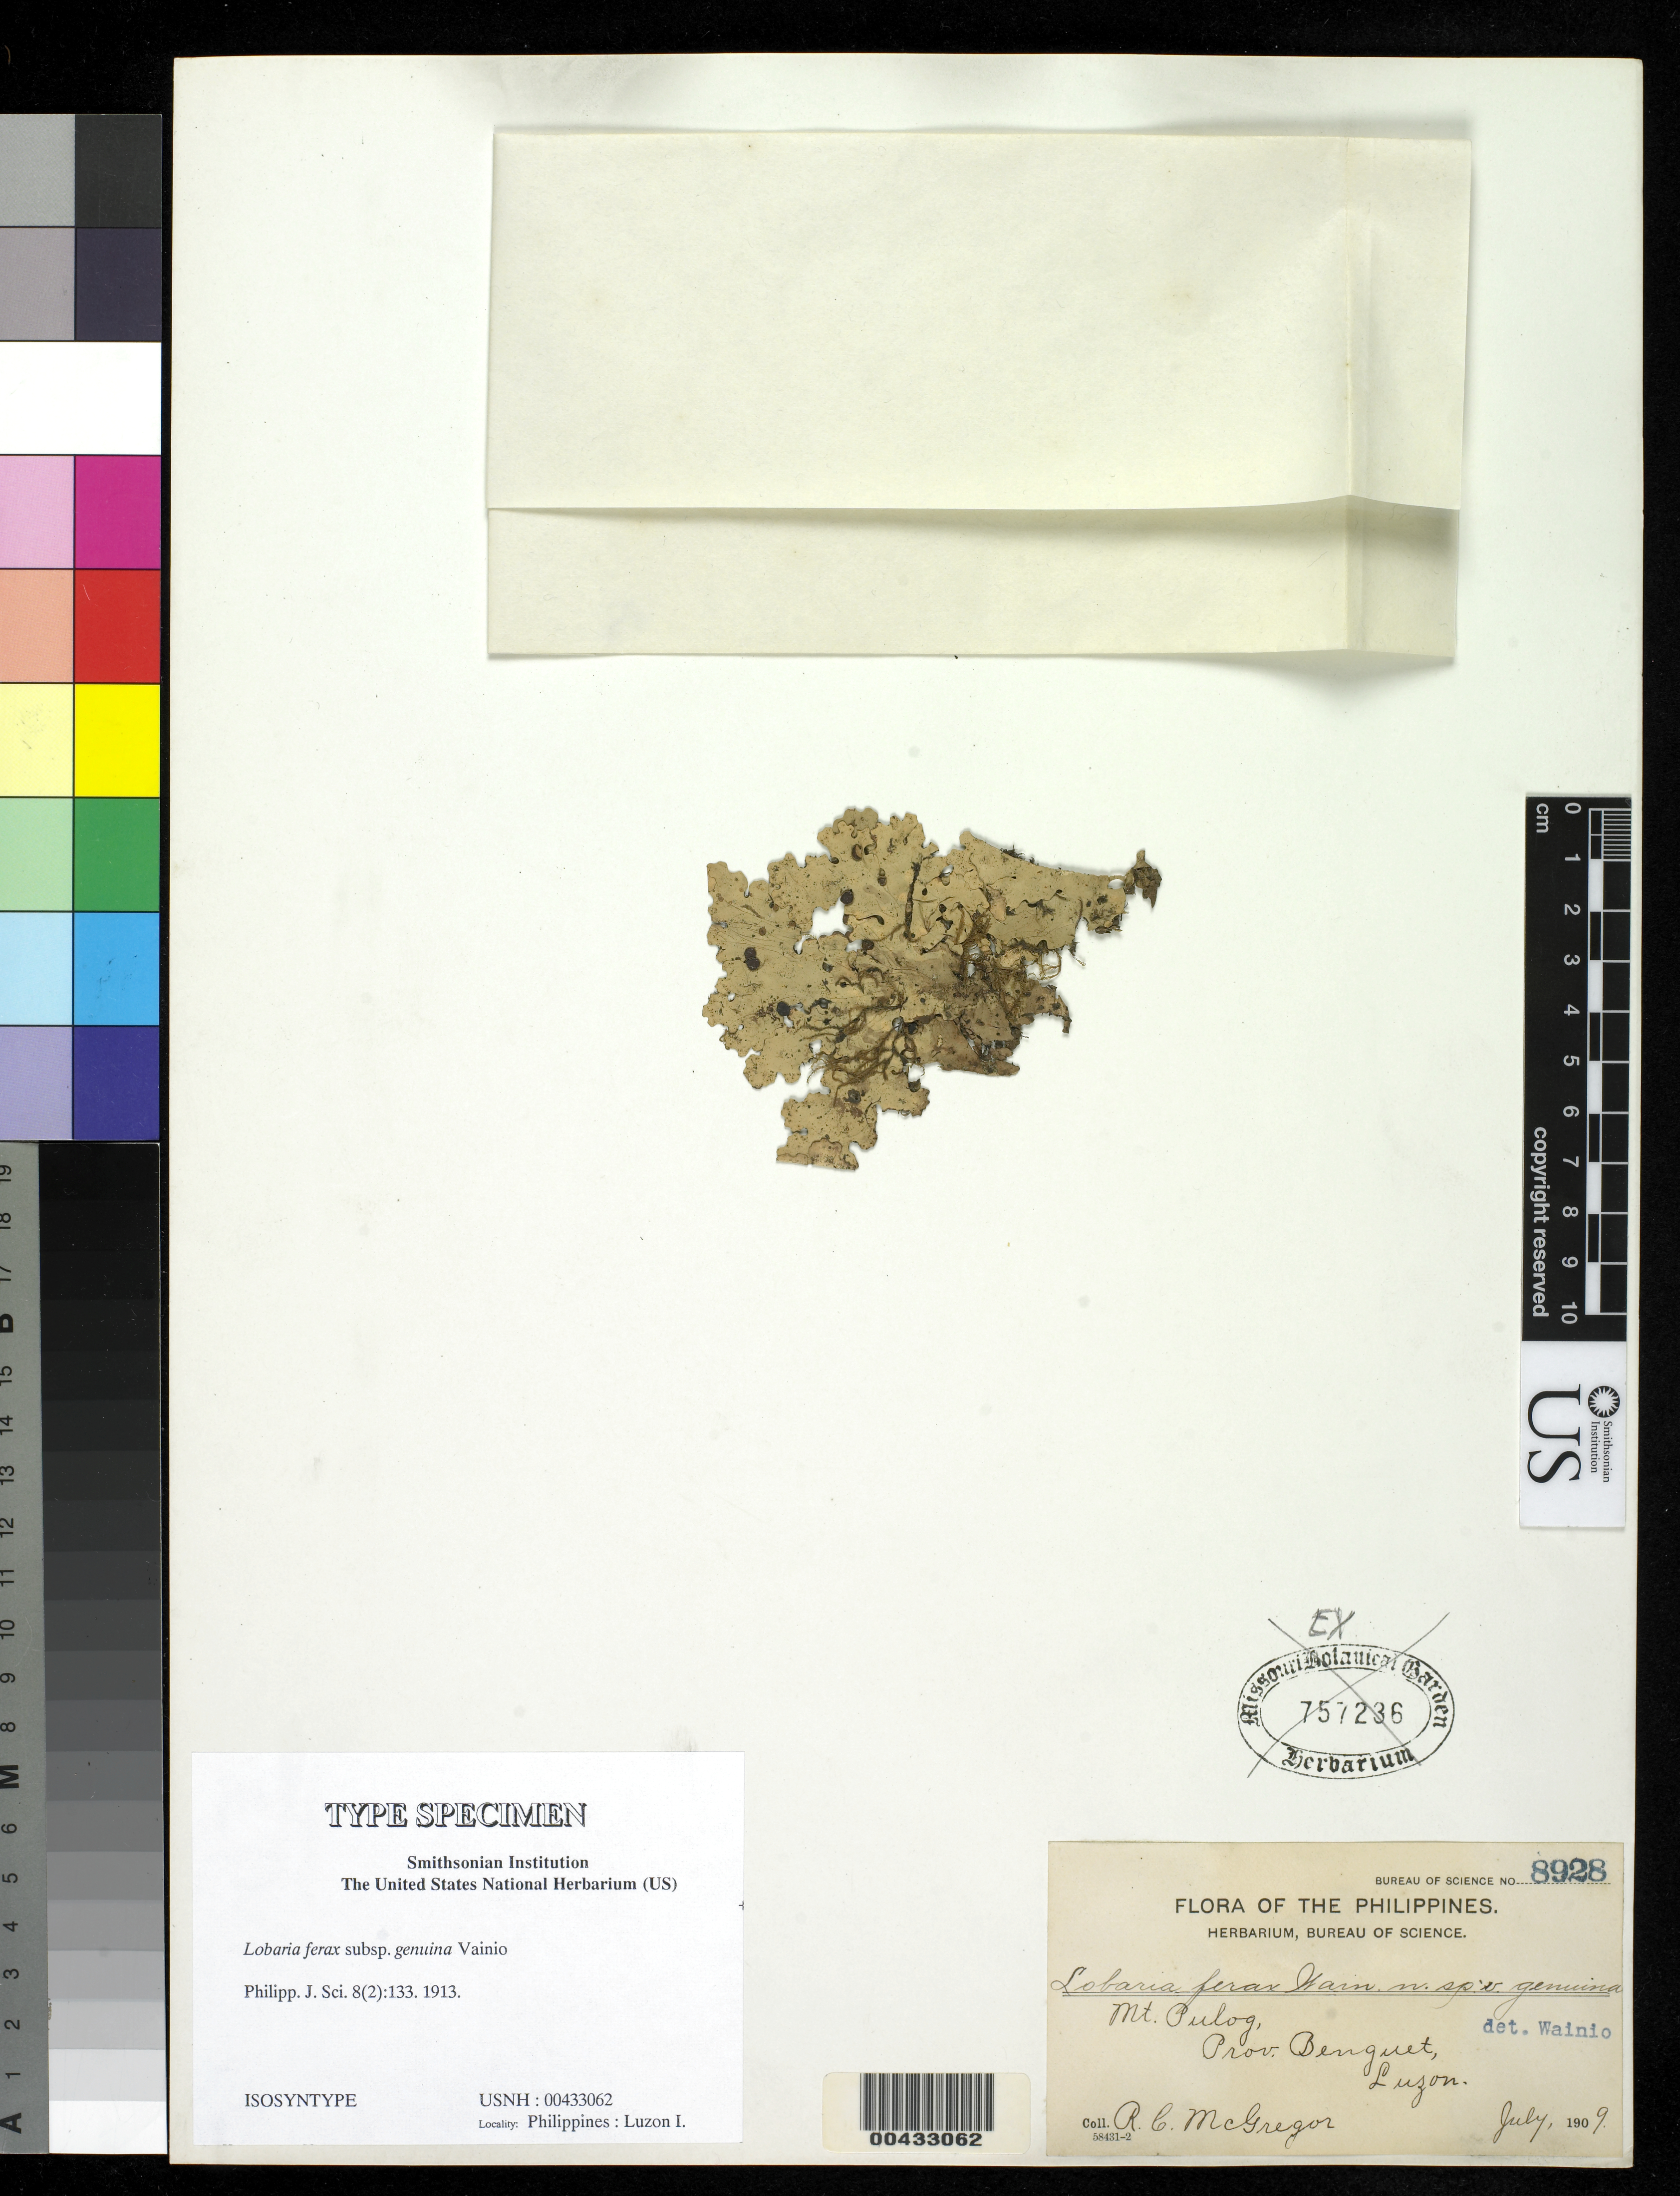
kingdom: Fungi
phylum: Ascomycota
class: Lecanoromycetes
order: Peltigerales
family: Lobariaceae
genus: Lobaria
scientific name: Lobaria ferax subsp. genuina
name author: Vain.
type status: Isosyntype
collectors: R. C. McGregor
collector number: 8928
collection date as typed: Jul 1909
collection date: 1909-07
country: Philippines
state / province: Cordillera (Administrative Region)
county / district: Benguet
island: Luzon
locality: M. Pulog.